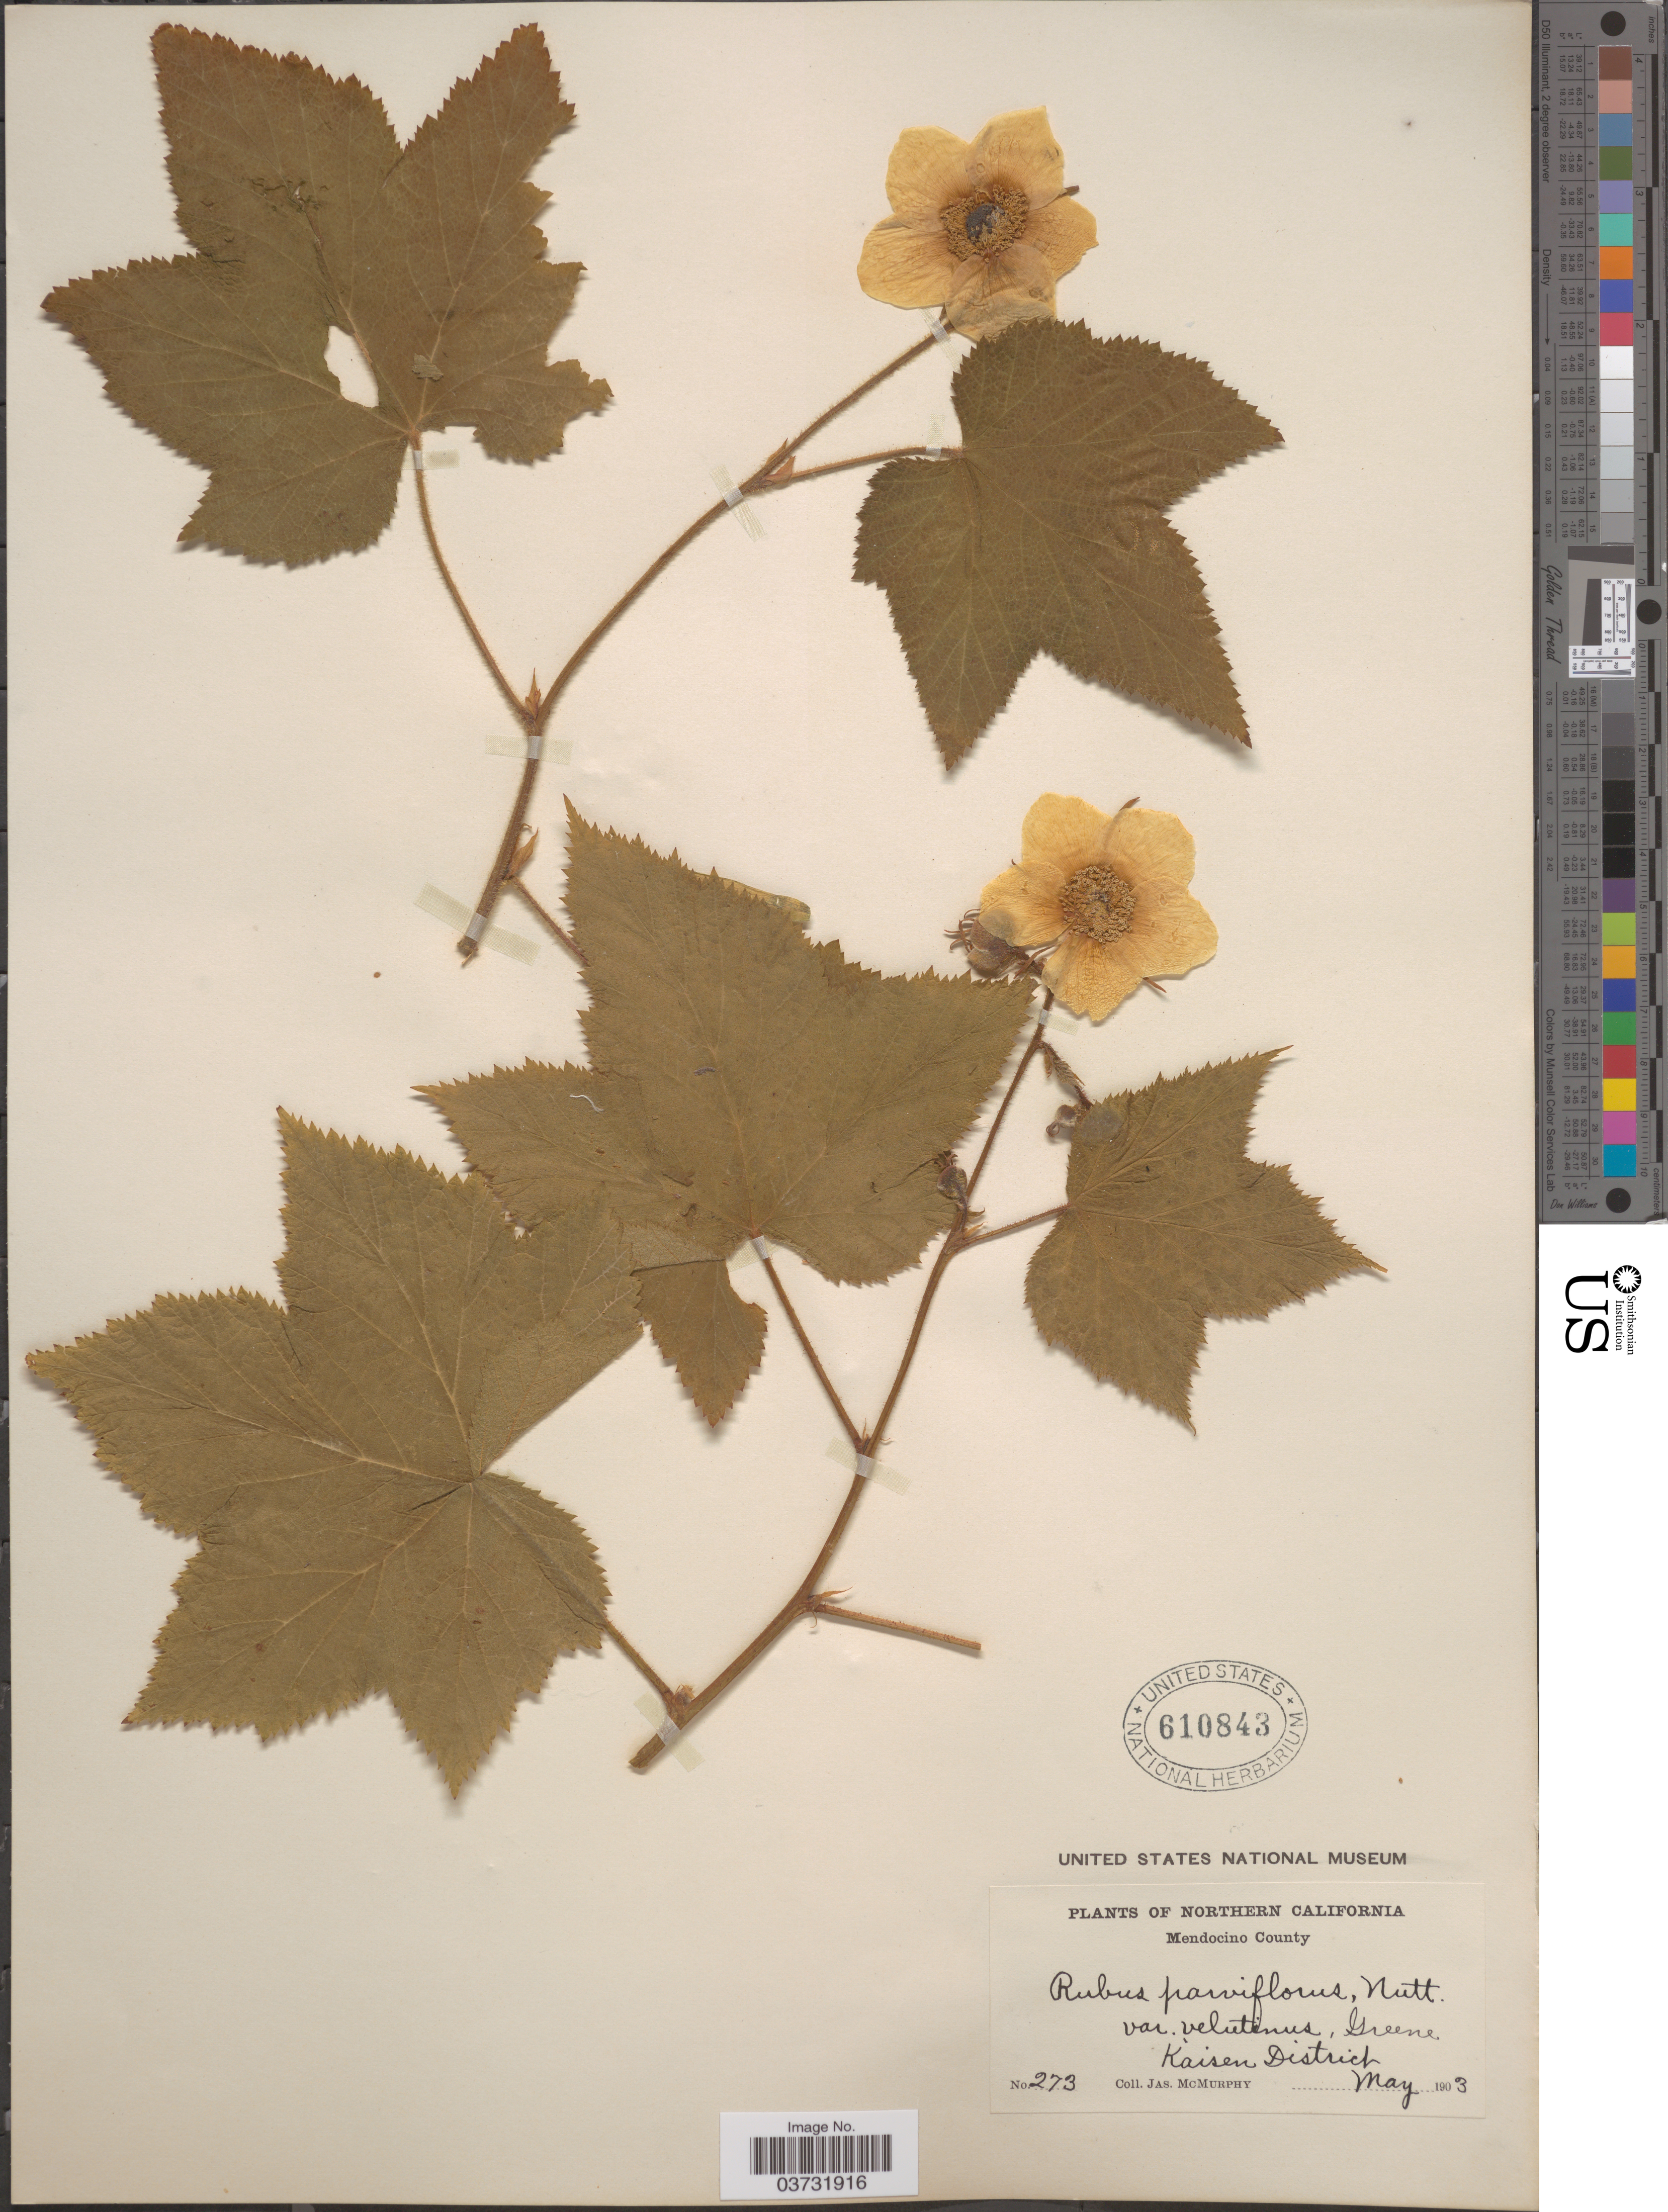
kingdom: Plantae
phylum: Tracheophyta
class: Magnoliopsida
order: Rosales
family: Rosaceae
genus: Rubus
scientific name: Rubus parviflorus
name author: Nutt.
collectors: J. McMurphy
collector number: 273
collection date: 1903-05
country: United States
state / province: California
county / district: Mendocino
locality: Northern California. Mendocina County. Kaisen District.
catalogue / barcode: US 610843